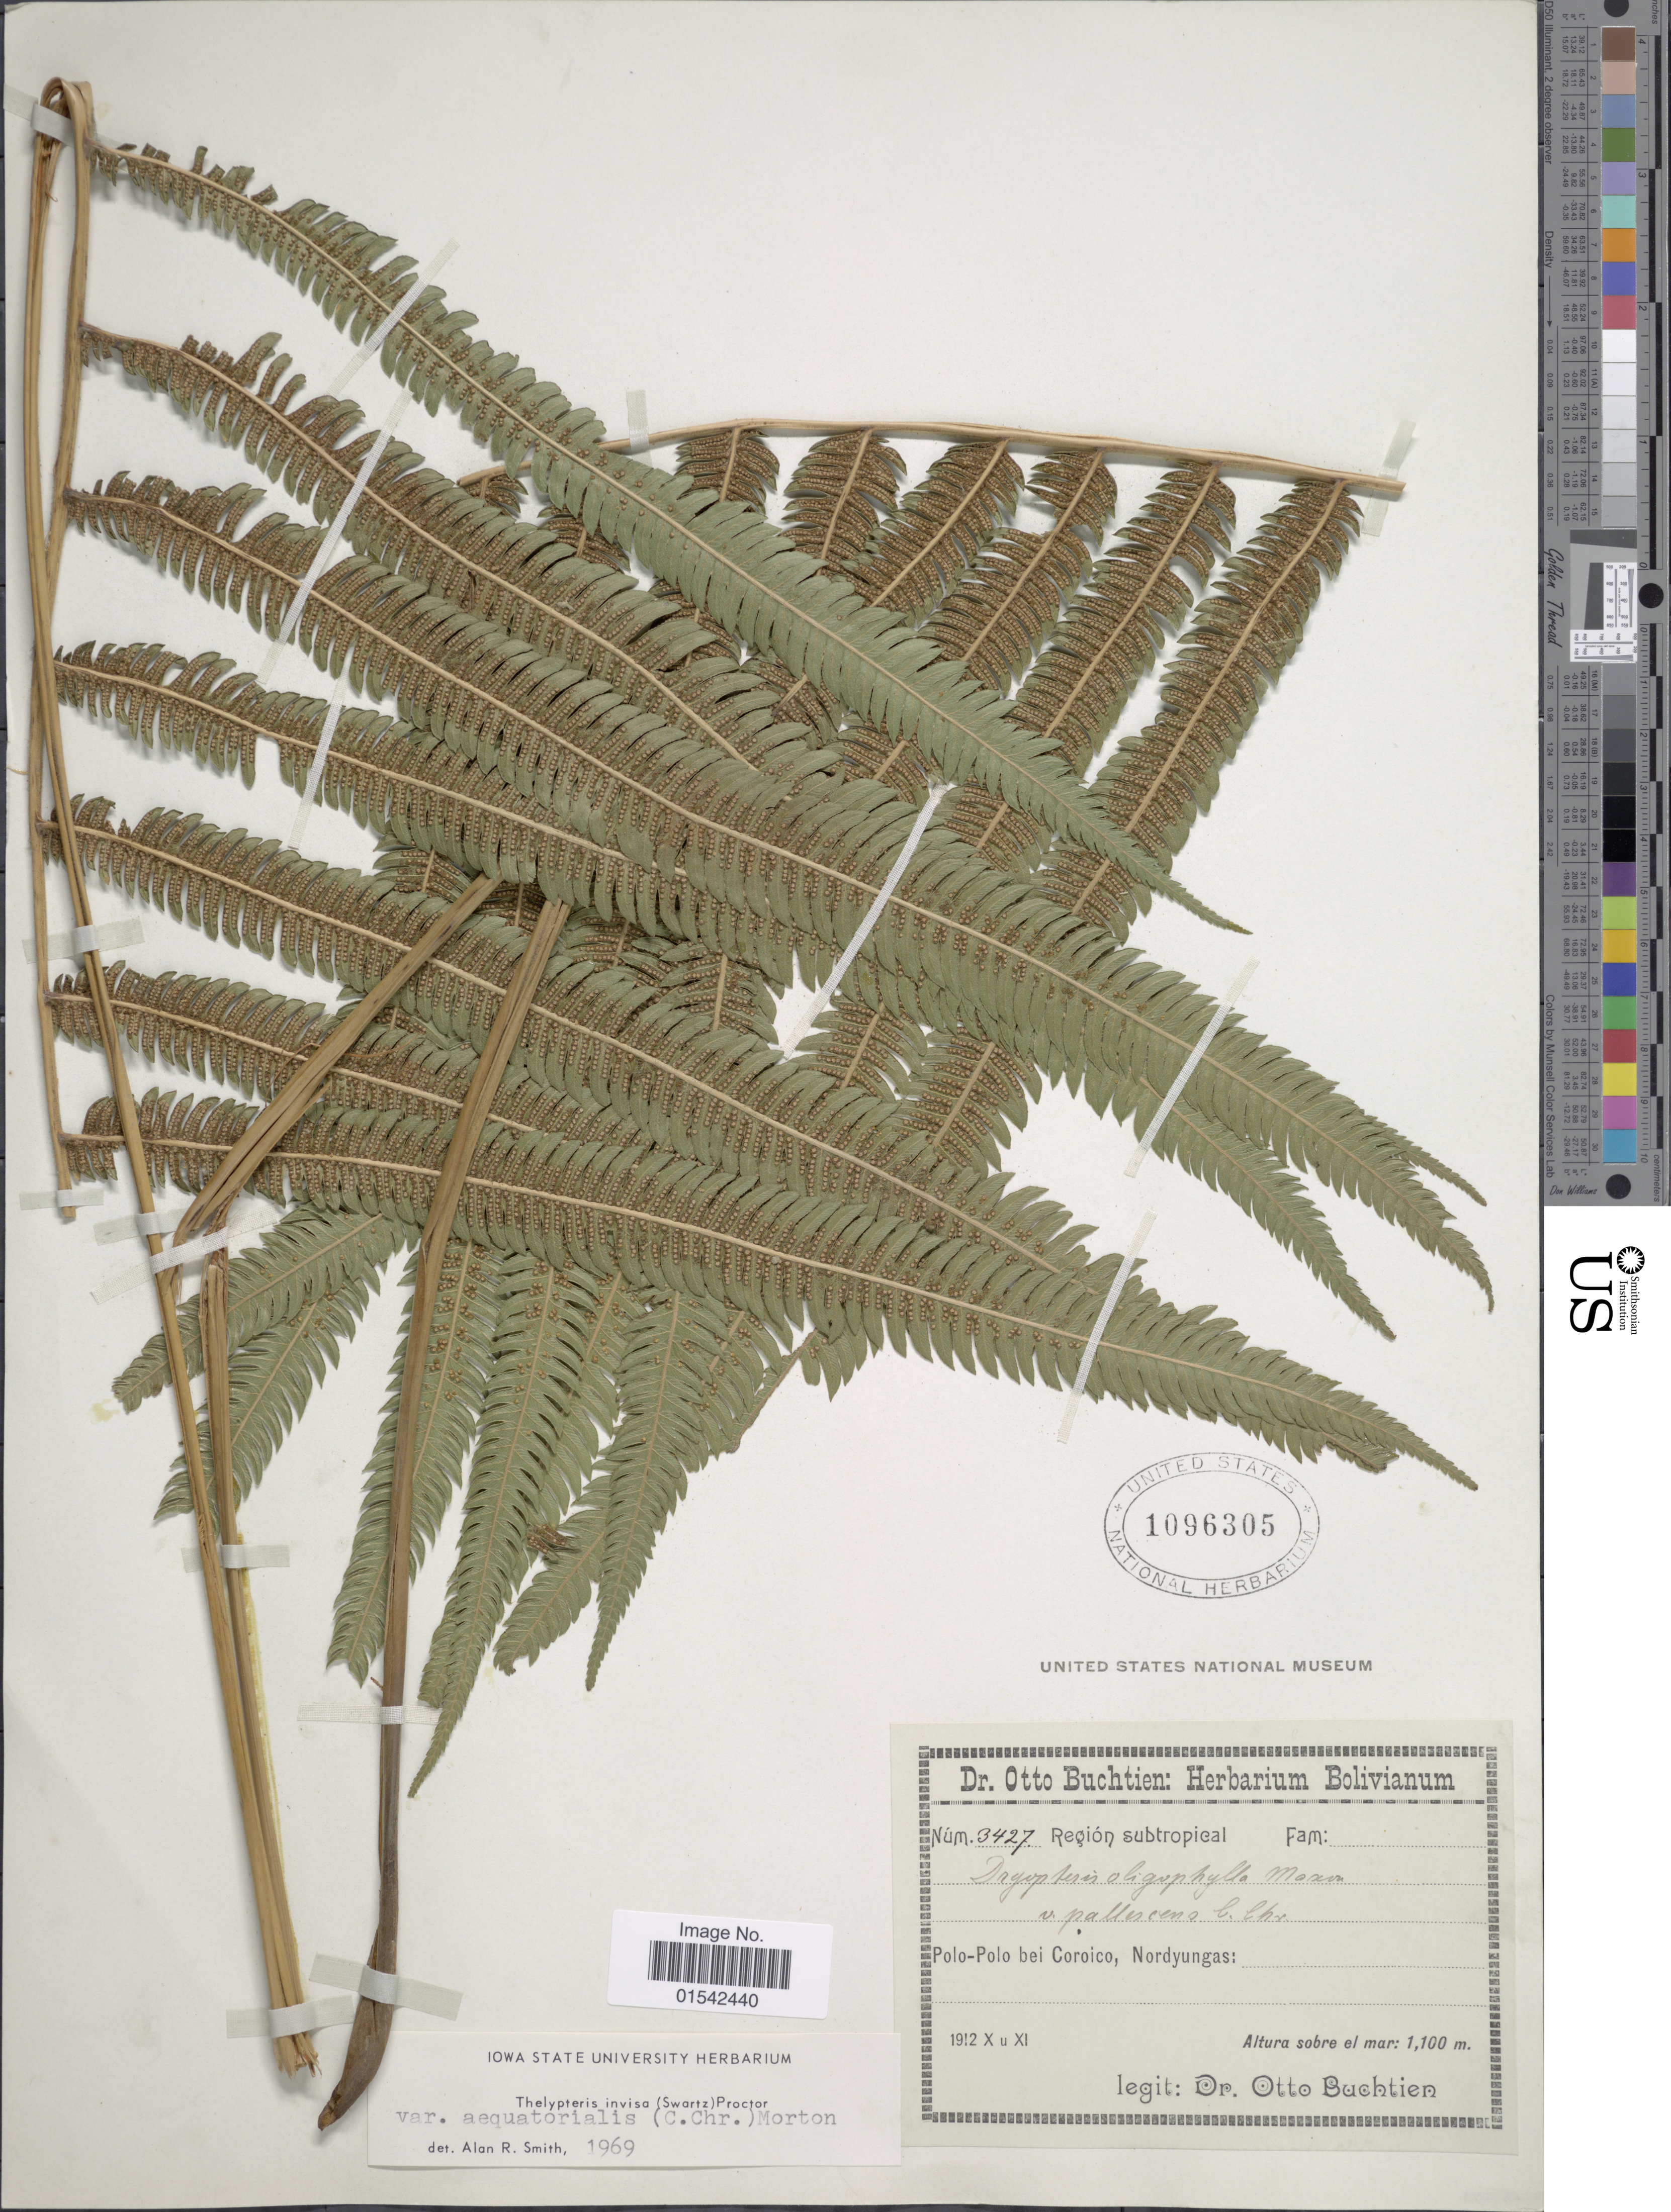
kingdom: Plantae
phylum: Tracheophyta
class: Polypodiopsida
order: Polypodiales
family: Thelypteridaceae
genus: Cyclosorus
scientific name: Cyclosorus clivalis (A.R. Sm.) comb. nov., ined 2015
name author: (A.R. Sm.)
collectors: O. Buchtien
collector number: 3427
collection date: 1912-10/1912-11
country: Bolivia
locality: Polo-Polo bei Coroico, Nordyungas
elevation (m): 1100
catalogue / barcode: US 1096305